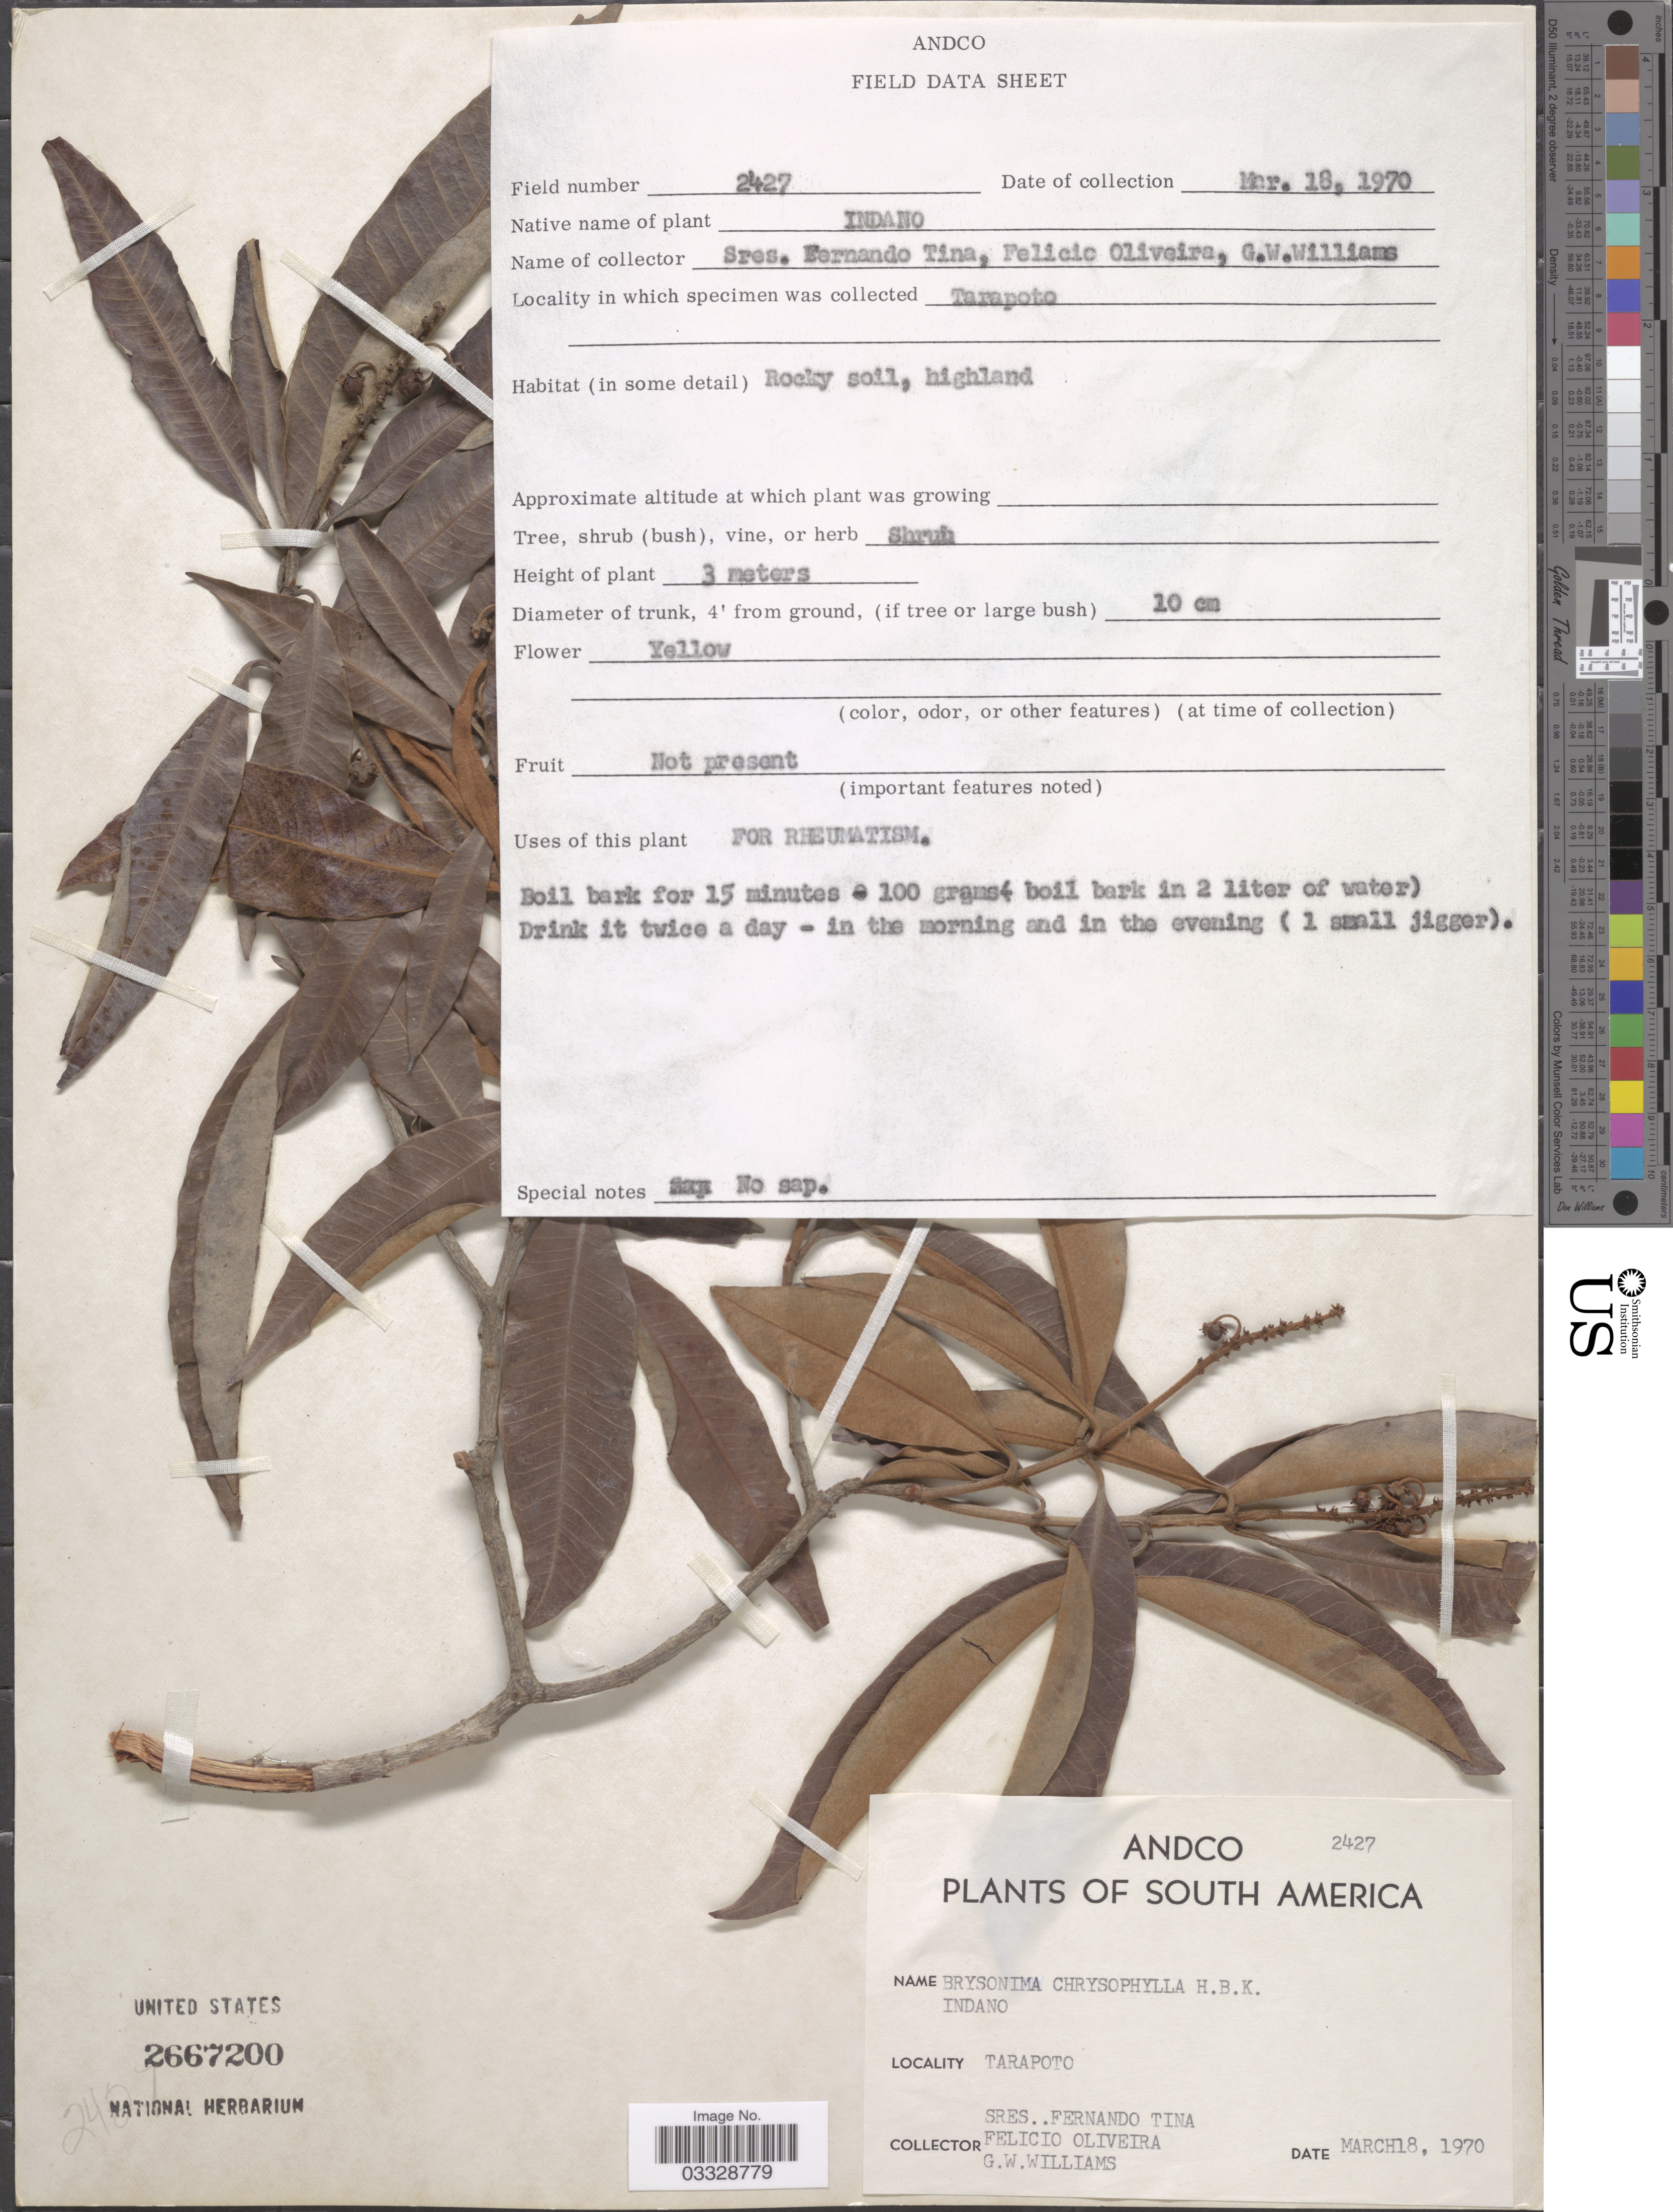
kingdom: Plantae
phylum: Tracheophyta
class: Magnoliopsida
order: Malpighiales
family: Malpighiaceae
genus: Byrsonima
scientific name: Byrsonima chrysophylla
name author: Kunth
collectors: F. Tina, F. Oliveira & G. Williams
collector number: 2427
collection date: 1970-03-18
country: Peru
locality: Tarapoto.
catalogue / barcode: US 2667200